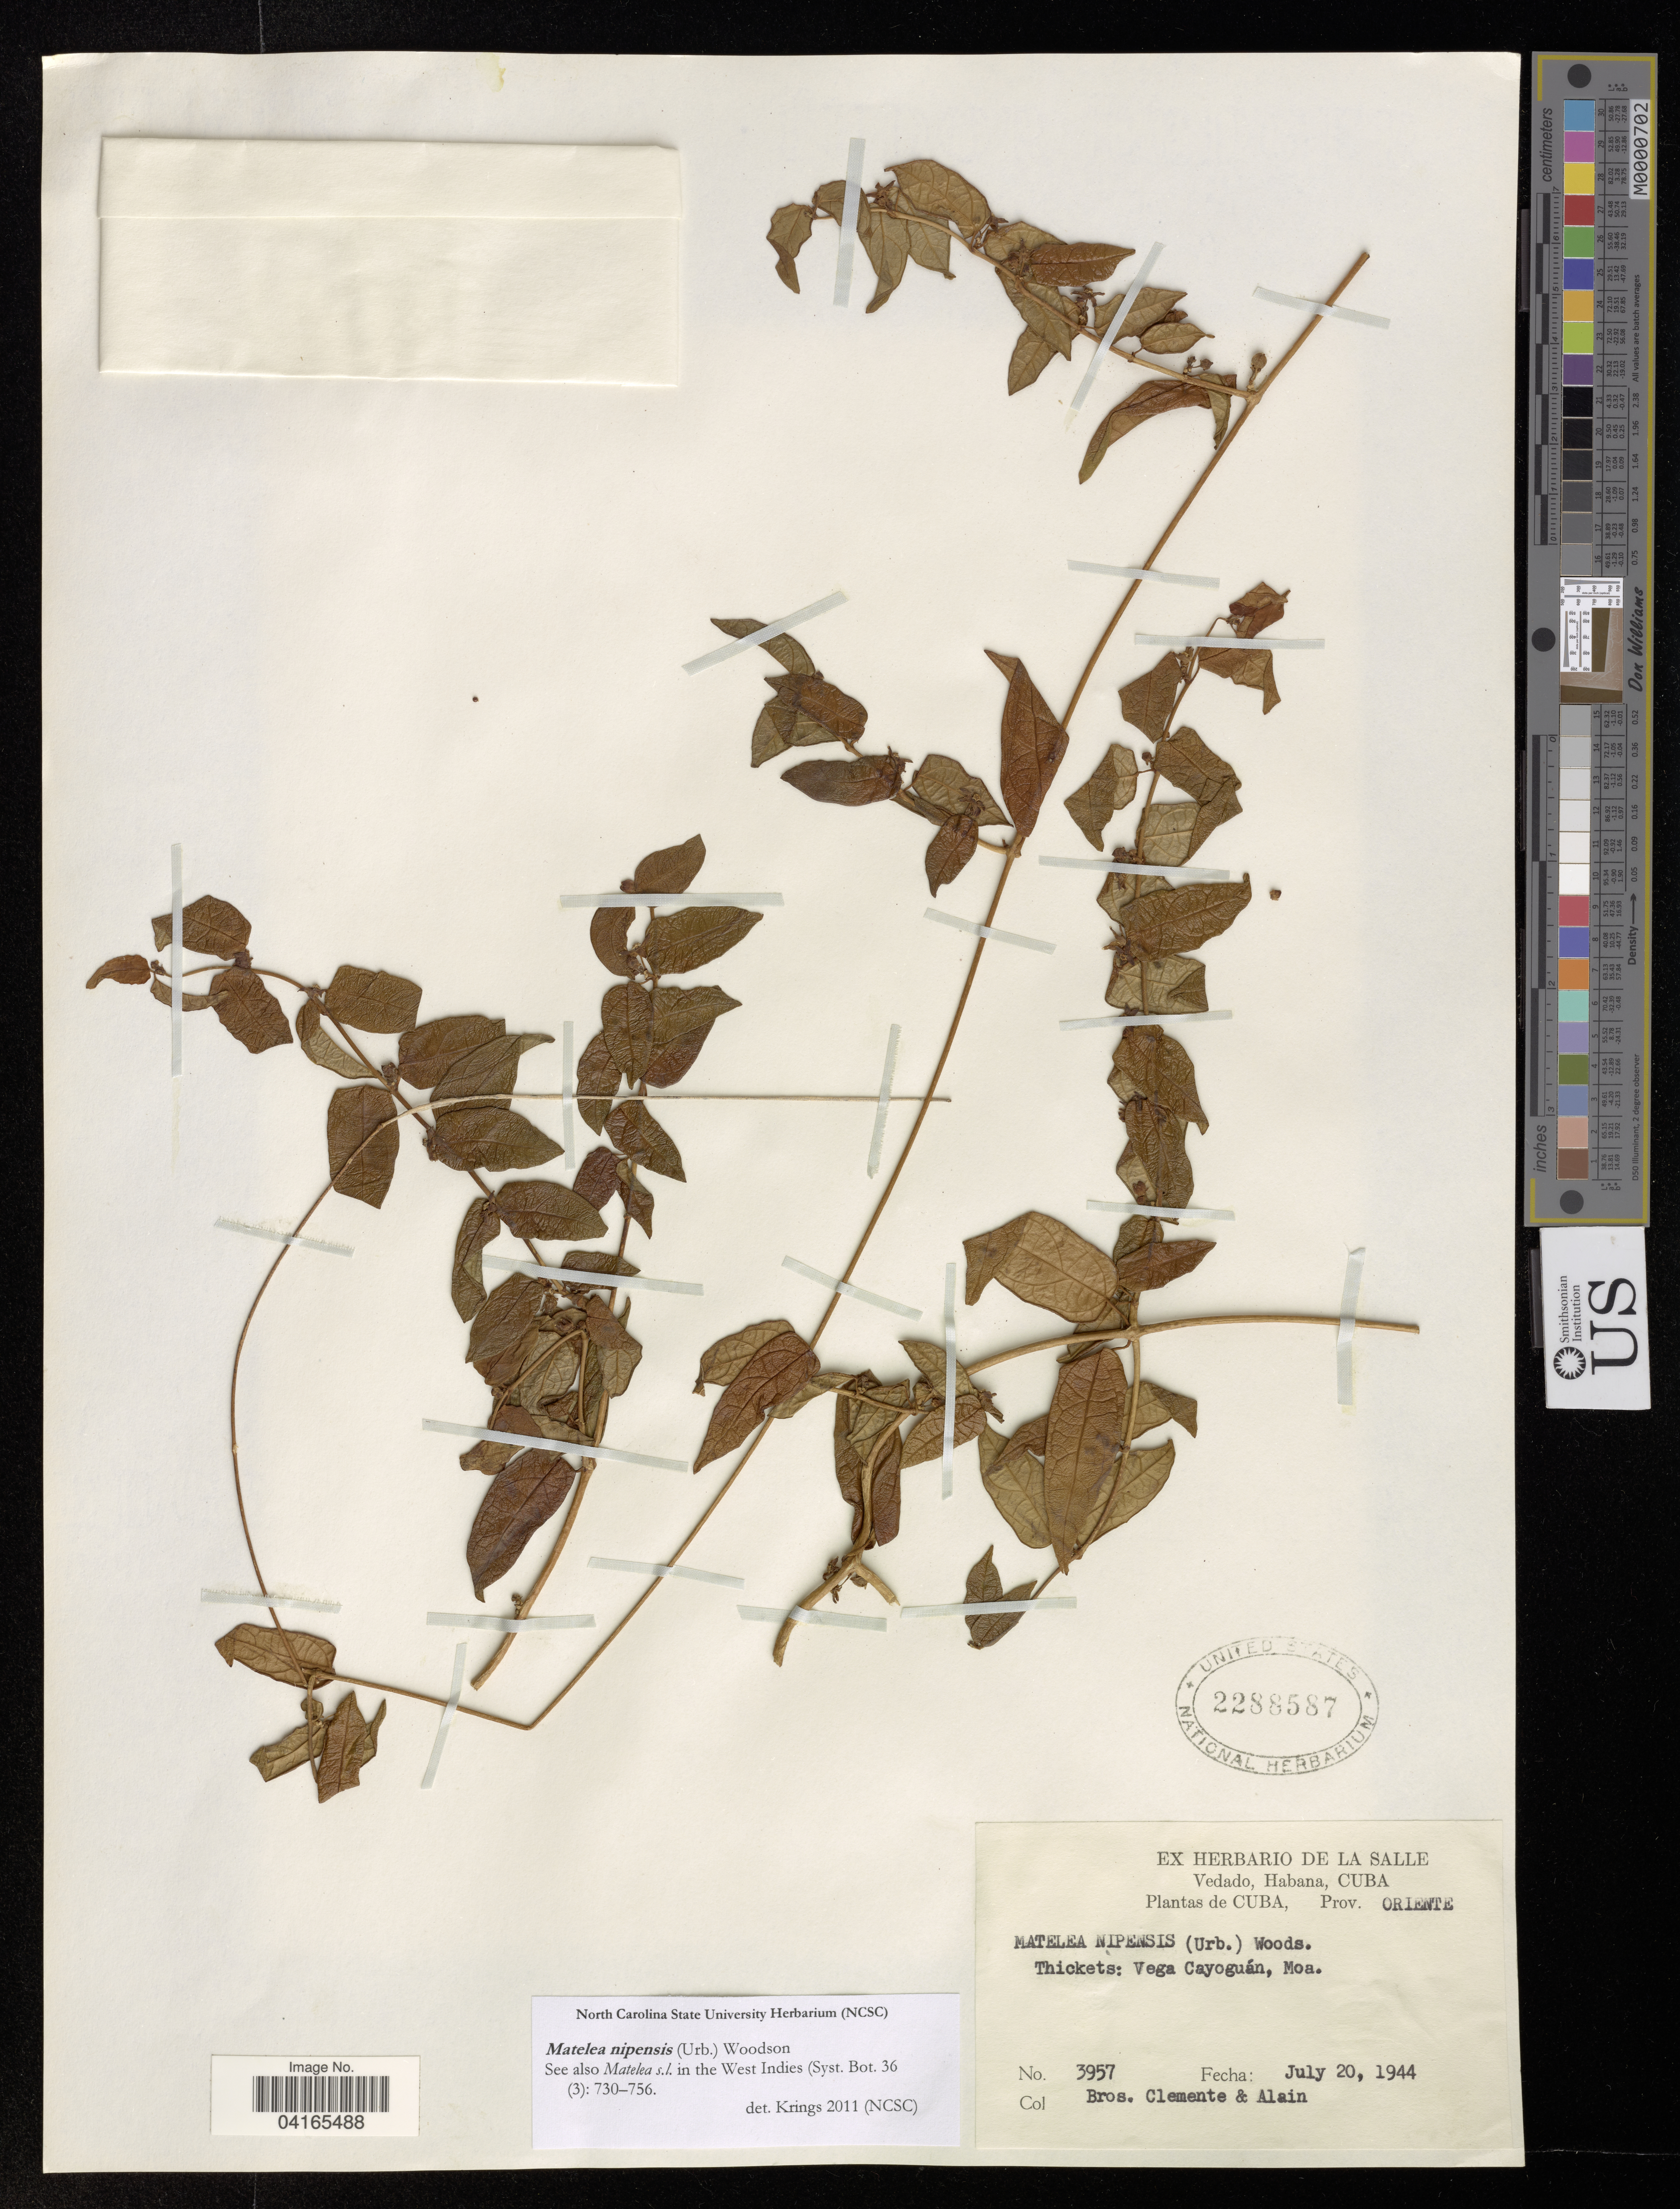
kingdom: Plantae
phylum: Tracheophyta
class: Magnoliopsida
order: Gentianales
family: Apocynaceae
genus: Matelea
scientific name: Matelea nipensis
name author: (Urb.) Woodson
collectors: Bro. Clemente & Alain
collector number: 3957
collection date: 1944-07-20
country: Cuba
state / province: Oriente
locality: Thickets: Vega Cayoguán, Moa.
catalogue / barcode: US 2288587